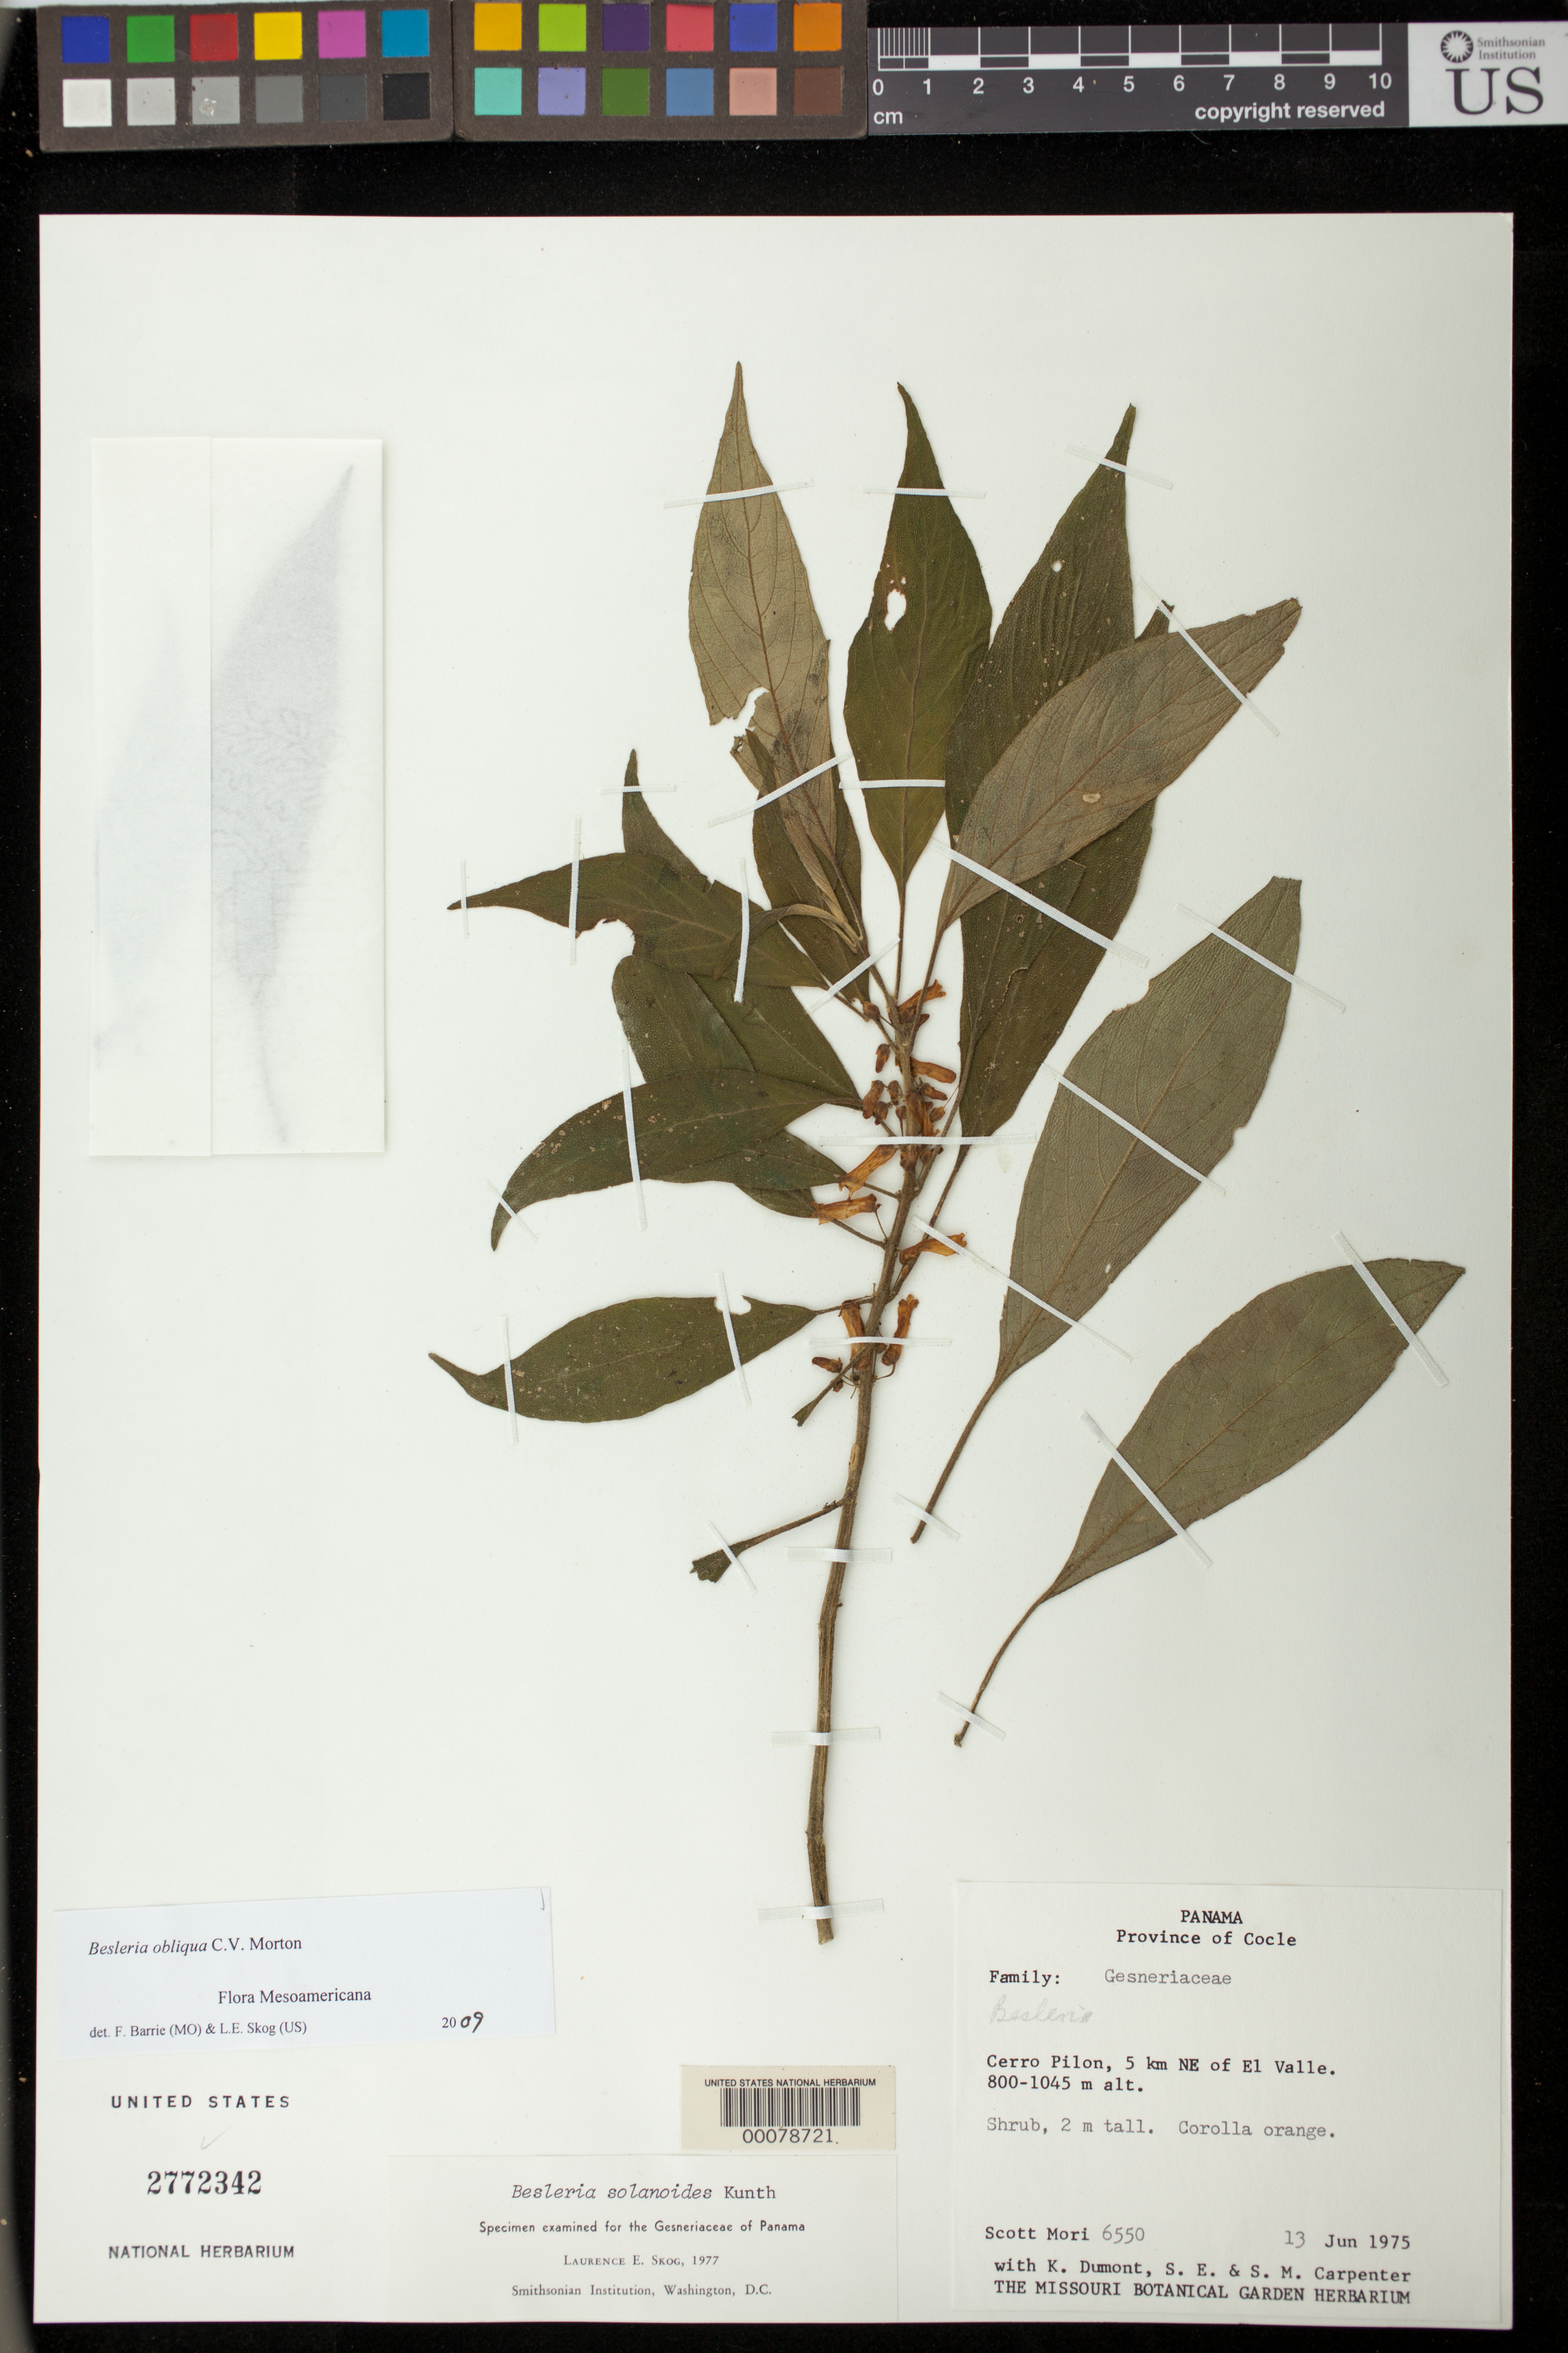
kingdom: Plantae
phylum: Tracheophyta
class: Magnoliopsida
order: Lamiales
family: Gesneriaceae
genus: Besleria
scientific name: Besleria obliqua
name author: C.V. Morton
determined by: Barrie, F. R.; Skog, Laurence E.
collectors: S. Mori & et al.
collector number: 6550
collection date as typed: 13 Jun 1975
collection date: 1975-06-13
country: Panama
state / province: Coclé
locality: Cerro Pilon, 5 km NE of El Valle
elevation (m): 800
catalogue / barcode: US 2772342